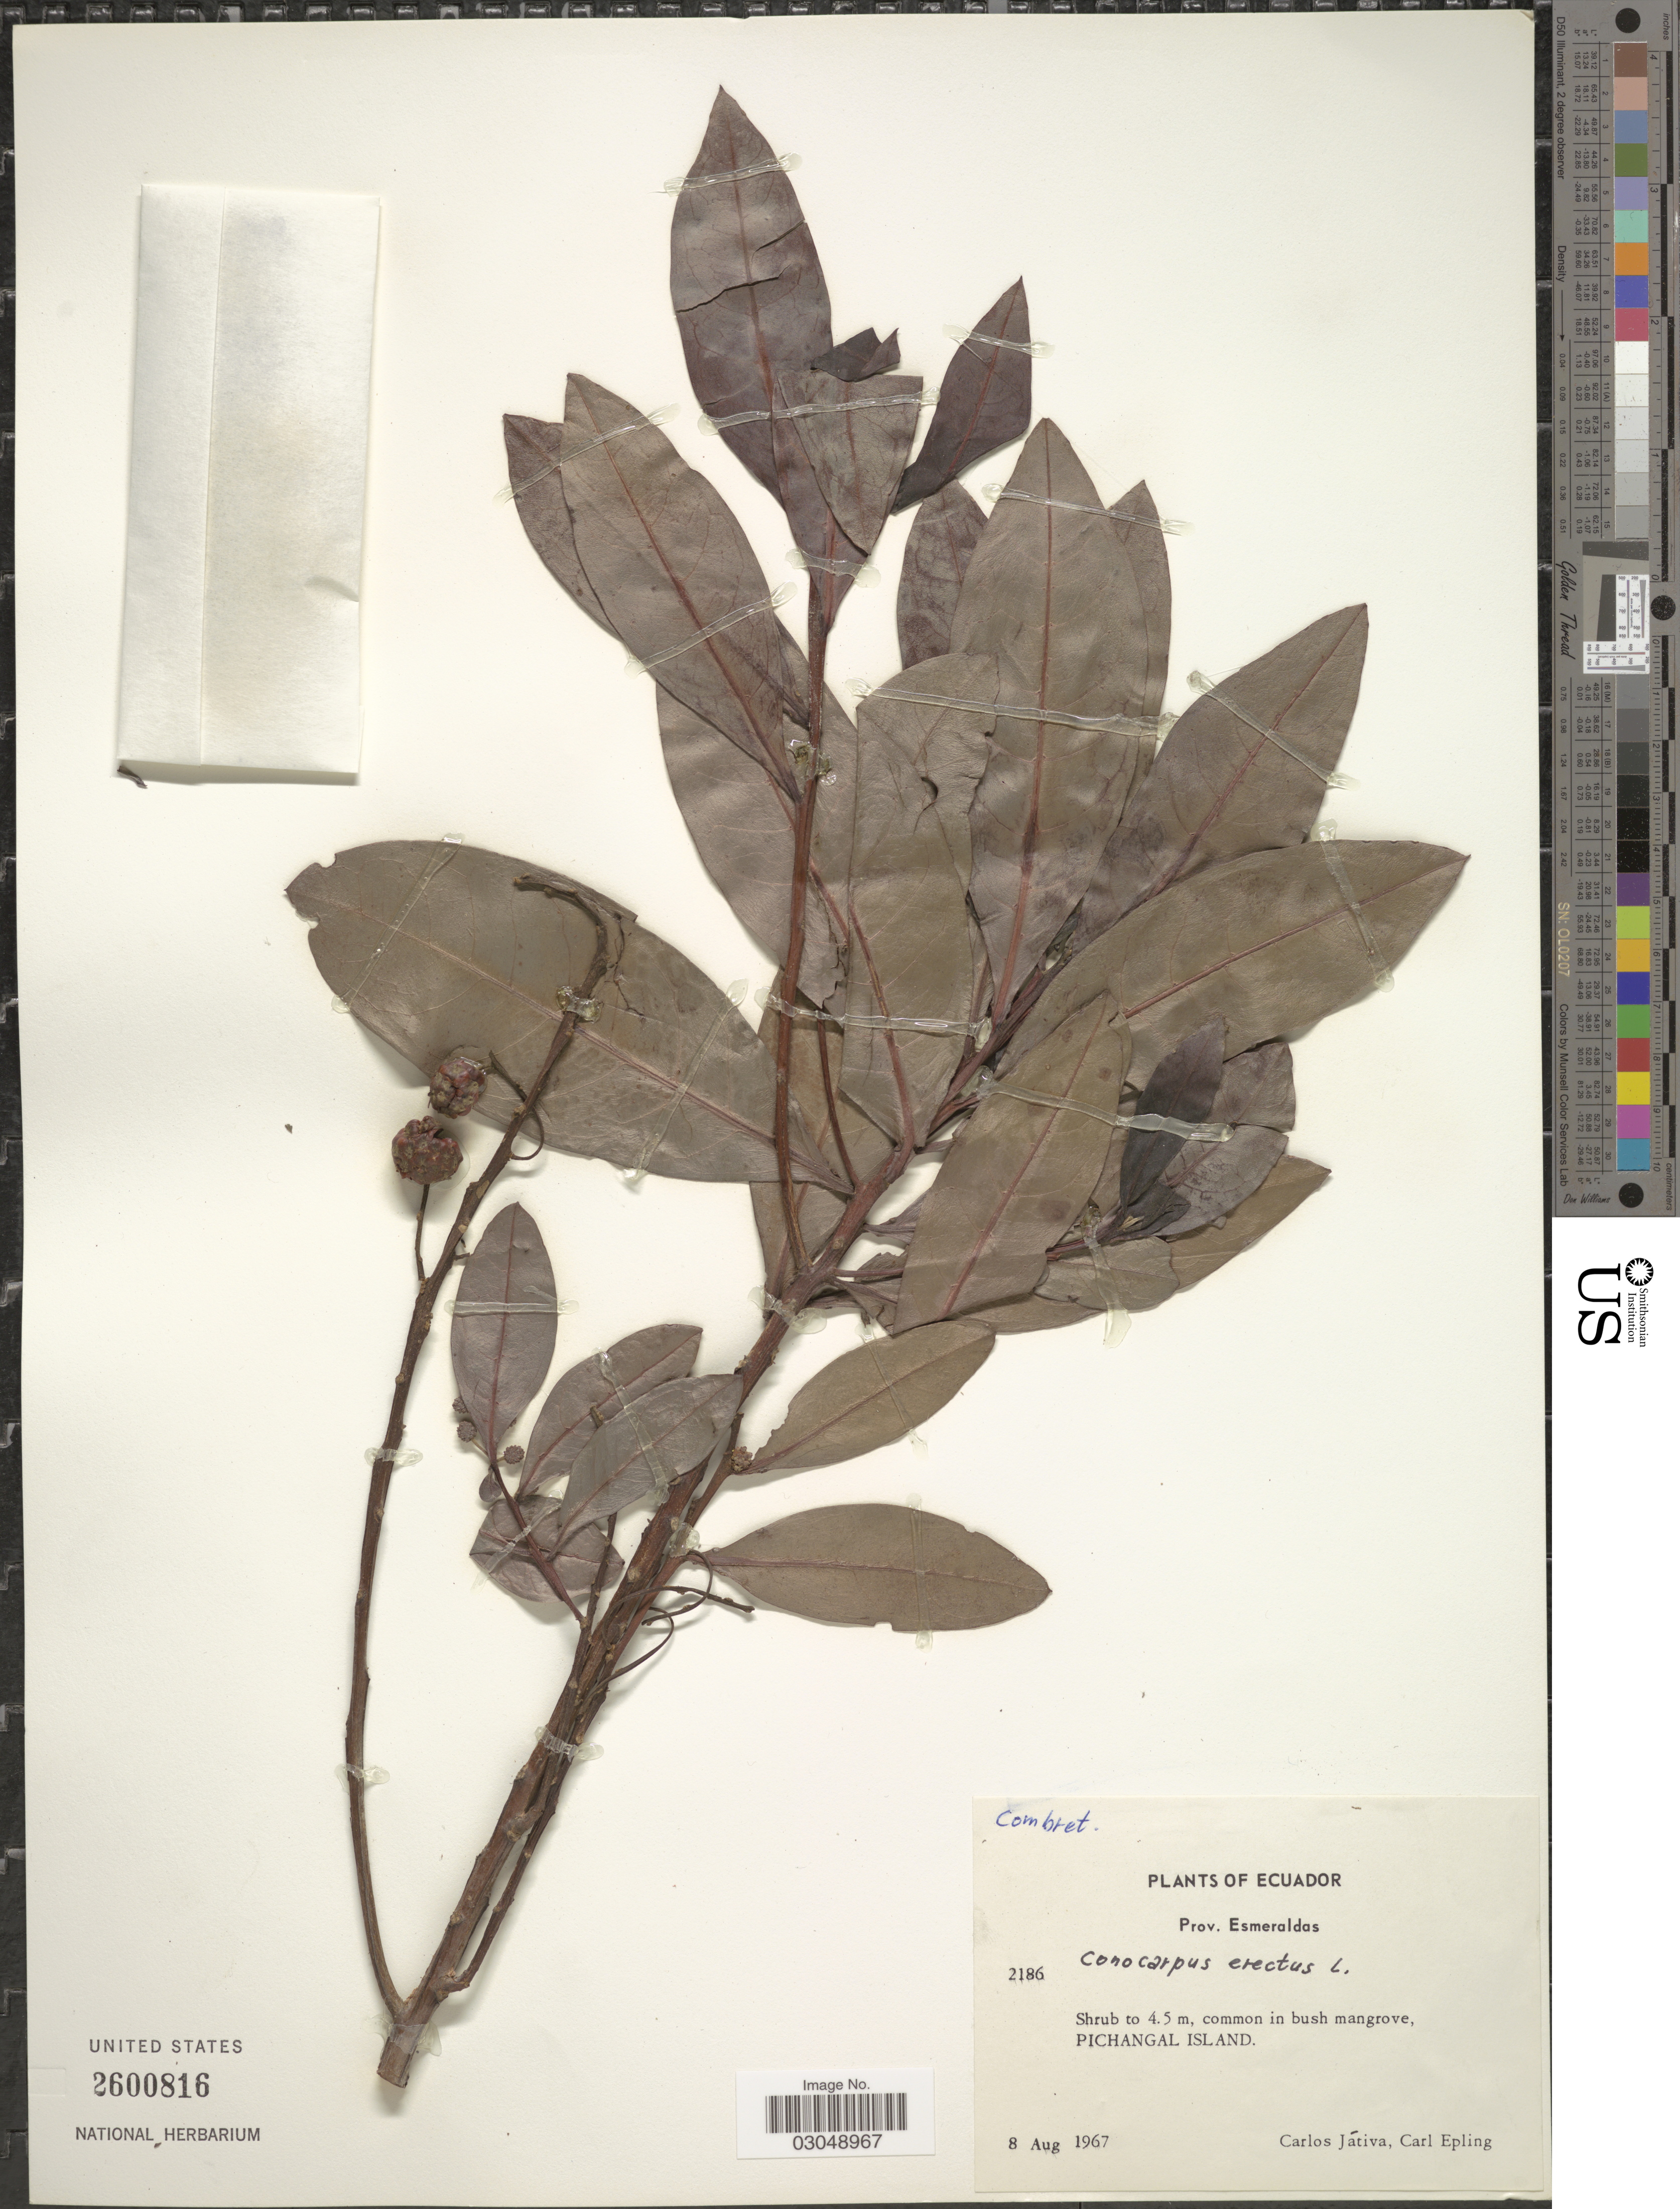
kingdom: Plantae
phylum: Tracheophyta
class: Magnoliopsida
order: Myrtales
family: Combretaceae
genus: Conocarpus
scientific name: Conocarpus erectus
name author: L.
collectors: C. D. Játiva & C. C. Epling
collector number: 2186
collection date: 1967-08-08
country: Ecuador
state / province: Esmeraldas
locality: Pichangal Island.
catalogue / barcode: US 2600816